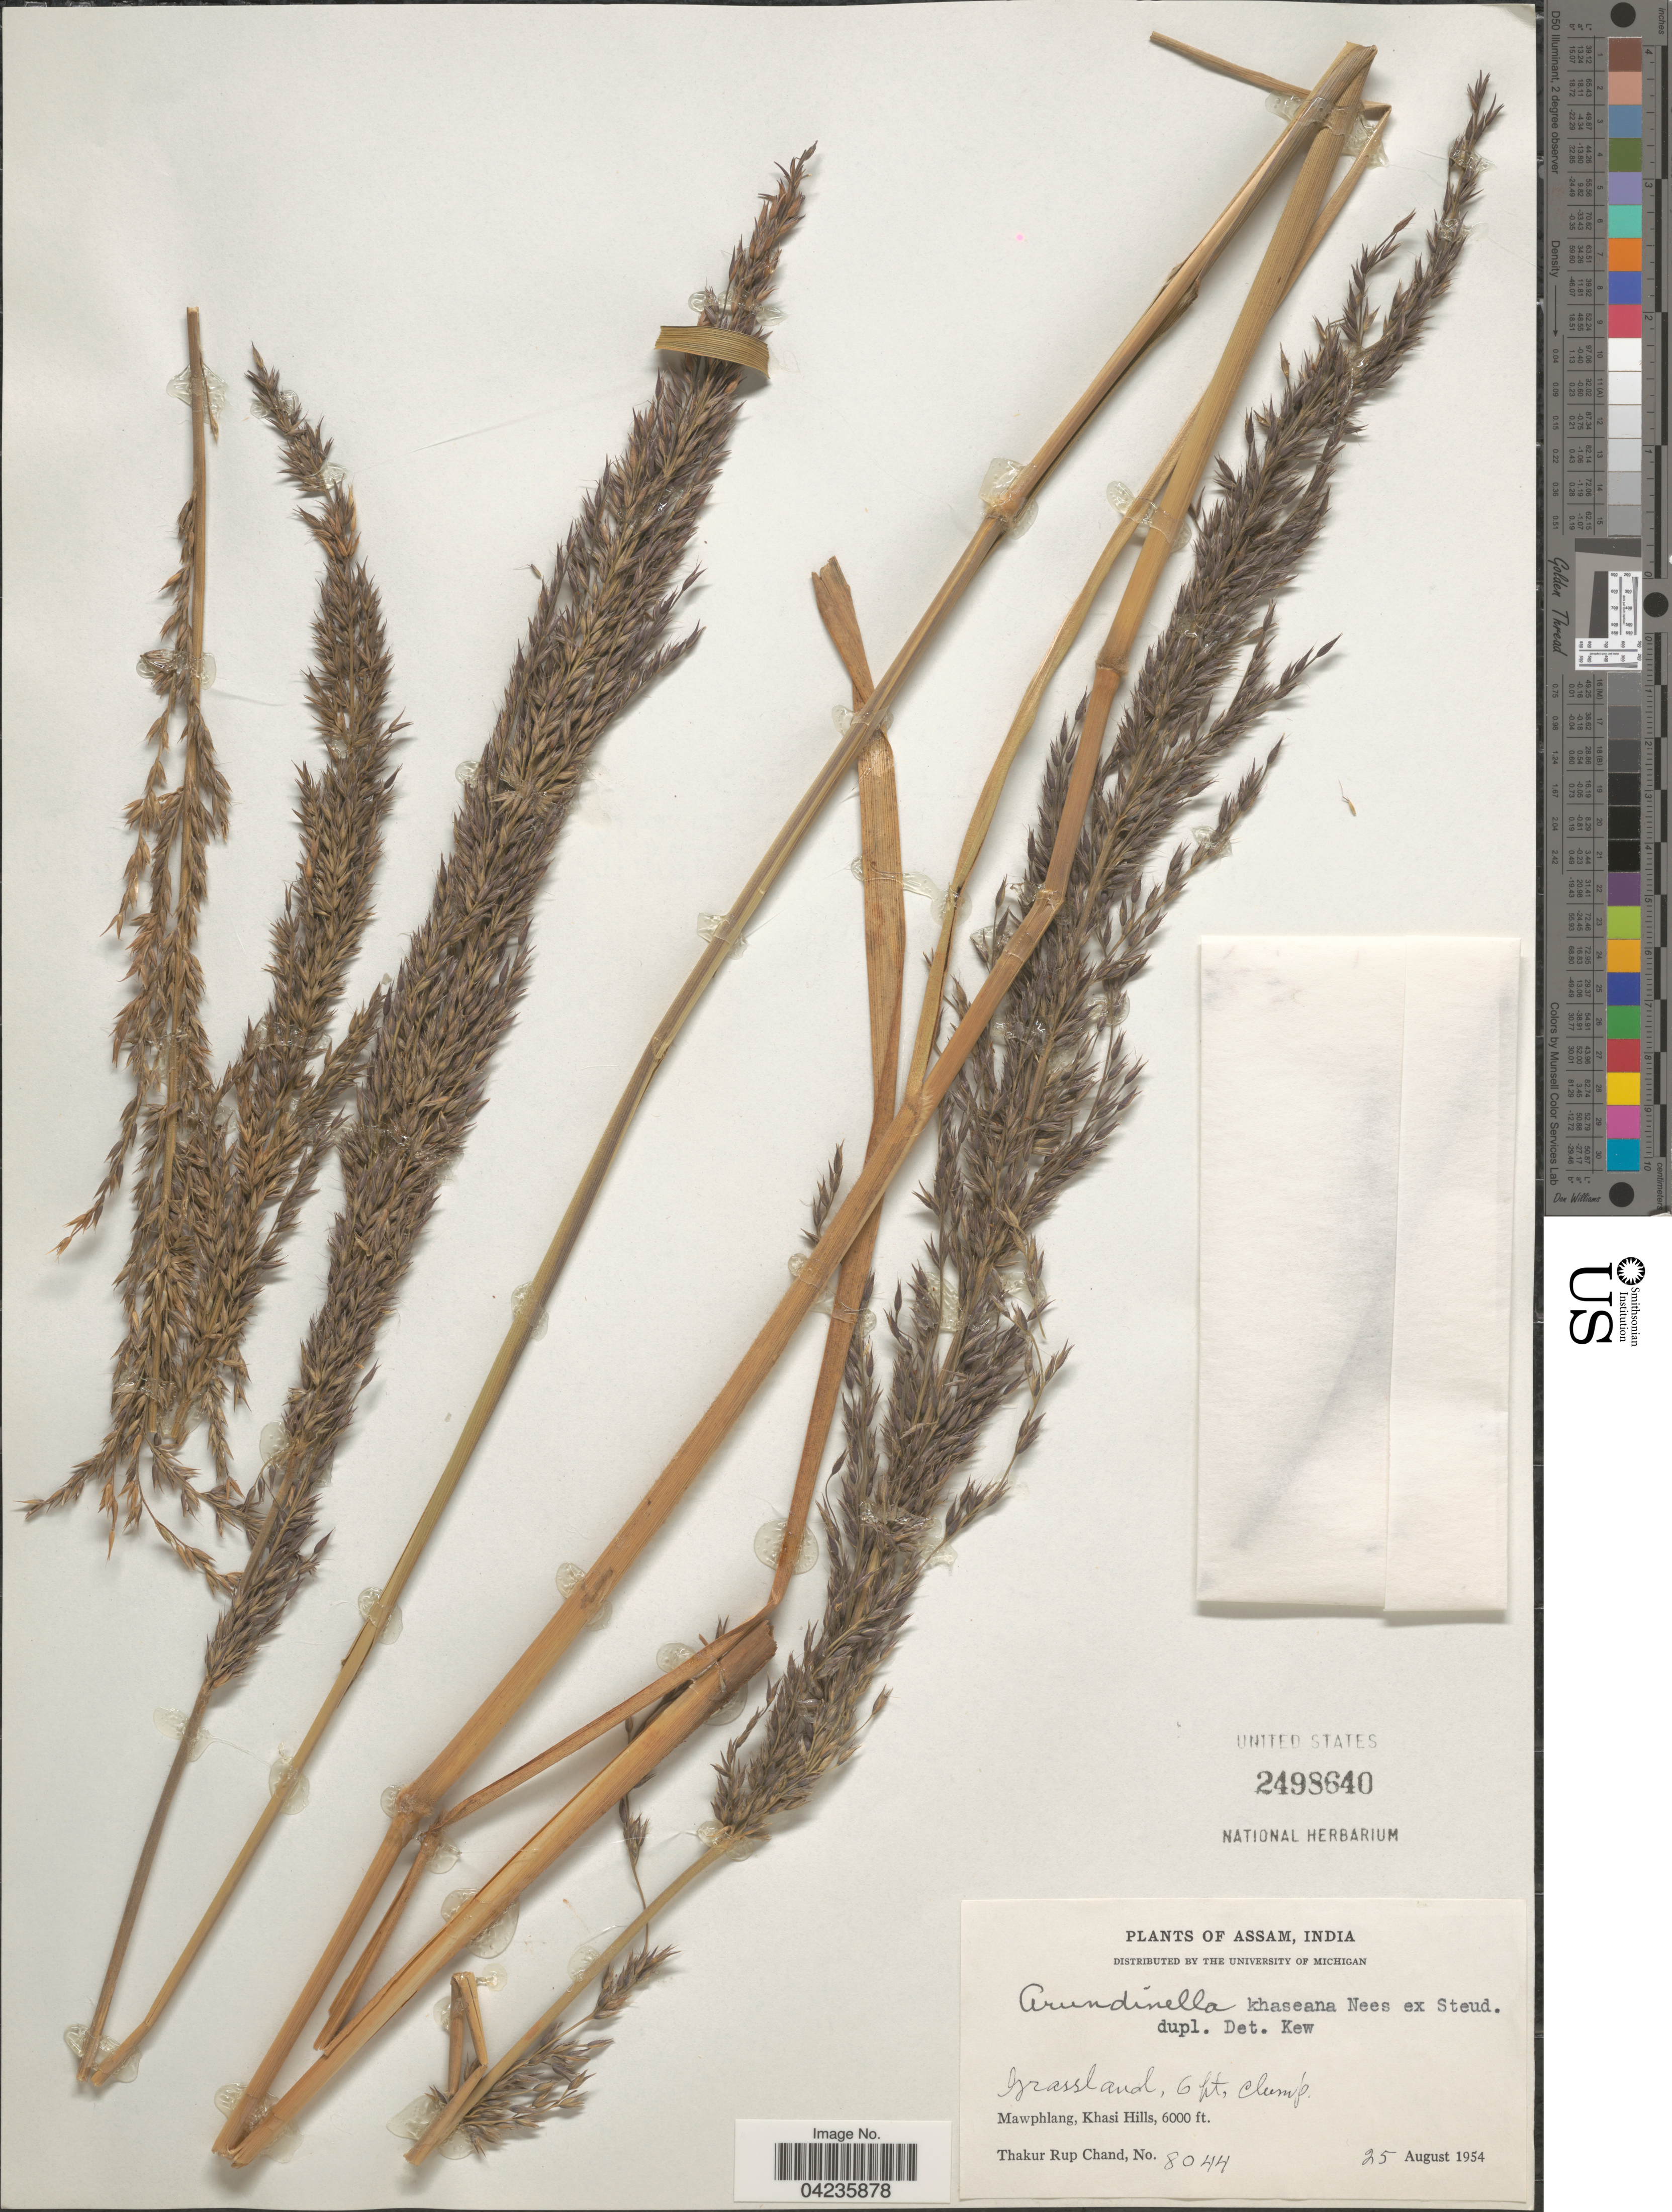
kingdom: Plantae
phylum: Tracheophyta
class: Liliopsida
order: Poales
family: Poaceae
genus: Arundinella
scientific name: Arundinella khaseana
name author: Nees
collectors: T. R. Chand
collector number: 8044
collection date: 1954-08-25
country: India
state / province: Meghalaya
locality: Mawphlang, Khasi Hills.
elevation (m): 1829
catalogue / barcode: US 2498640